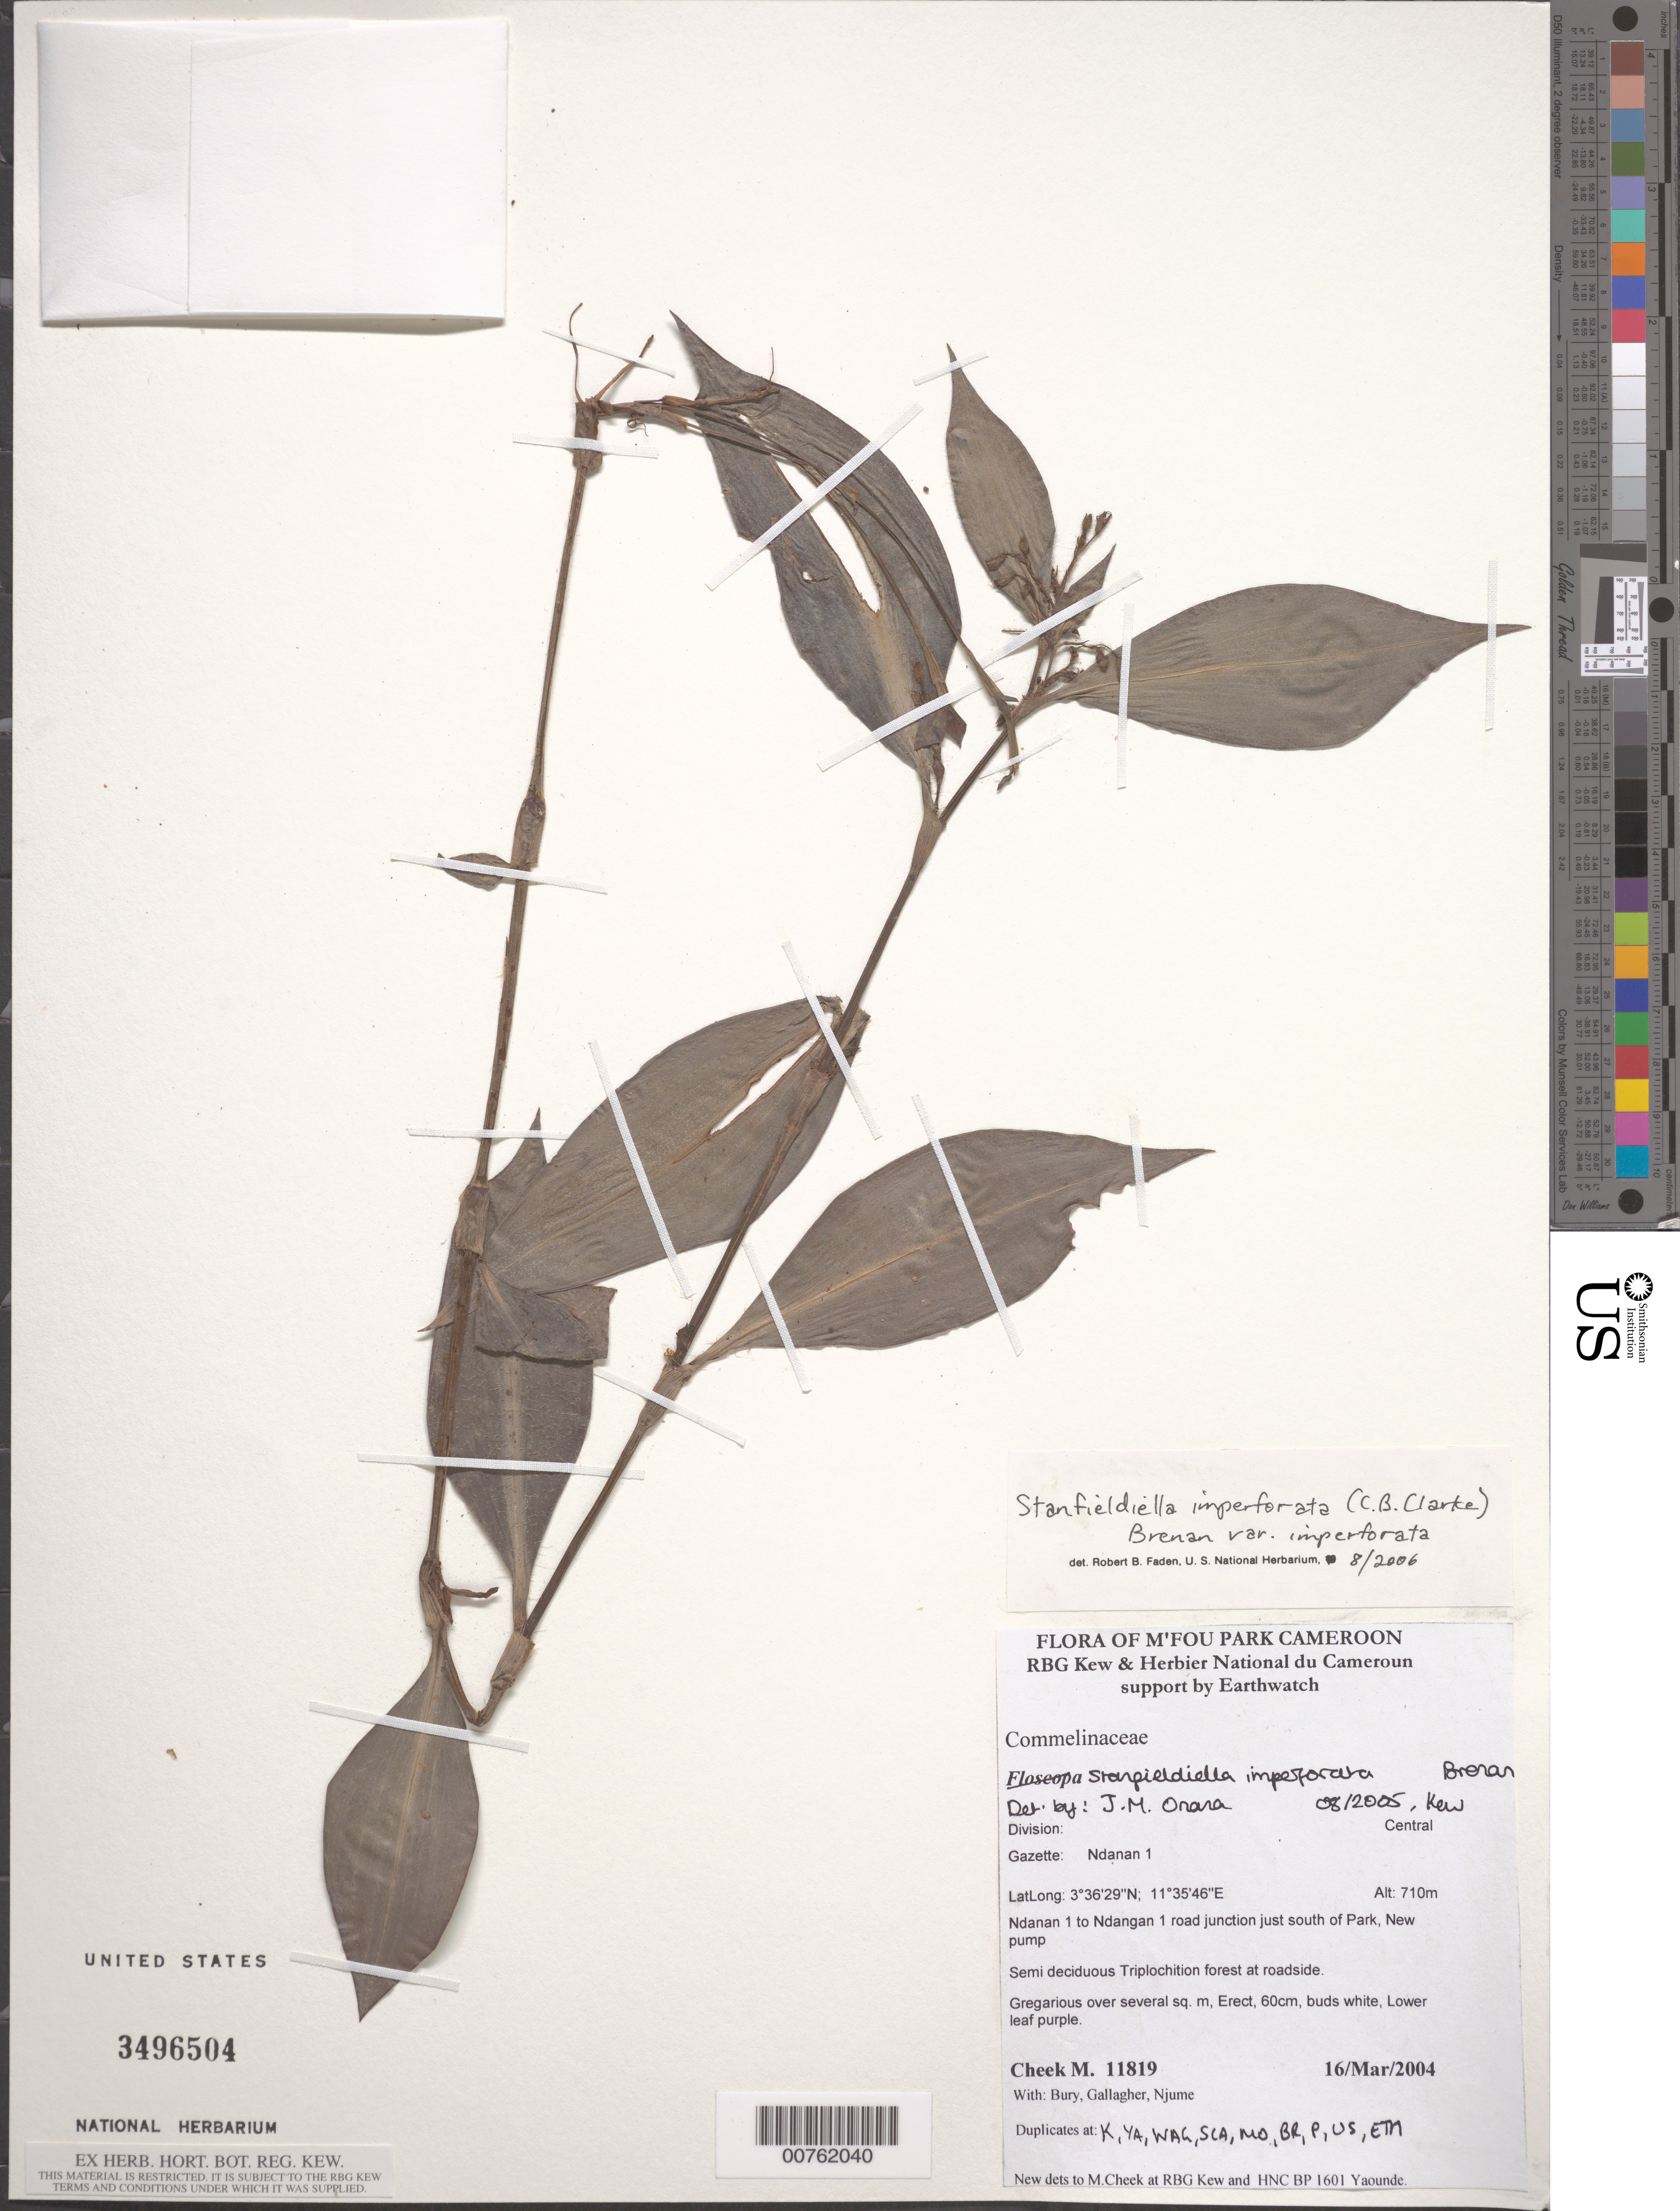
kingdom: Plantae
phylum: Tracheophyta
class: Liliopsida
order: Commelinales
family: Commelinaceae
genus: Stanfieldiella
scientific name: Stanfieldiella imperforata var. imperforata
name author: (C.B. Clarke) Brenan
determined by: Faden, Robert B., (US), Smithsonian Institution - National Museum of Natural History (UNITED STATES)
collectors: M. Cheek et al.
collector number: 11819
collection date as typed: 16 Mar 2004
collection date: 2004-03-16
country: Cameroon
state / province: Centre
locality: Ndanan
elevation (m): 710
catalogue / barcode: US 3496504